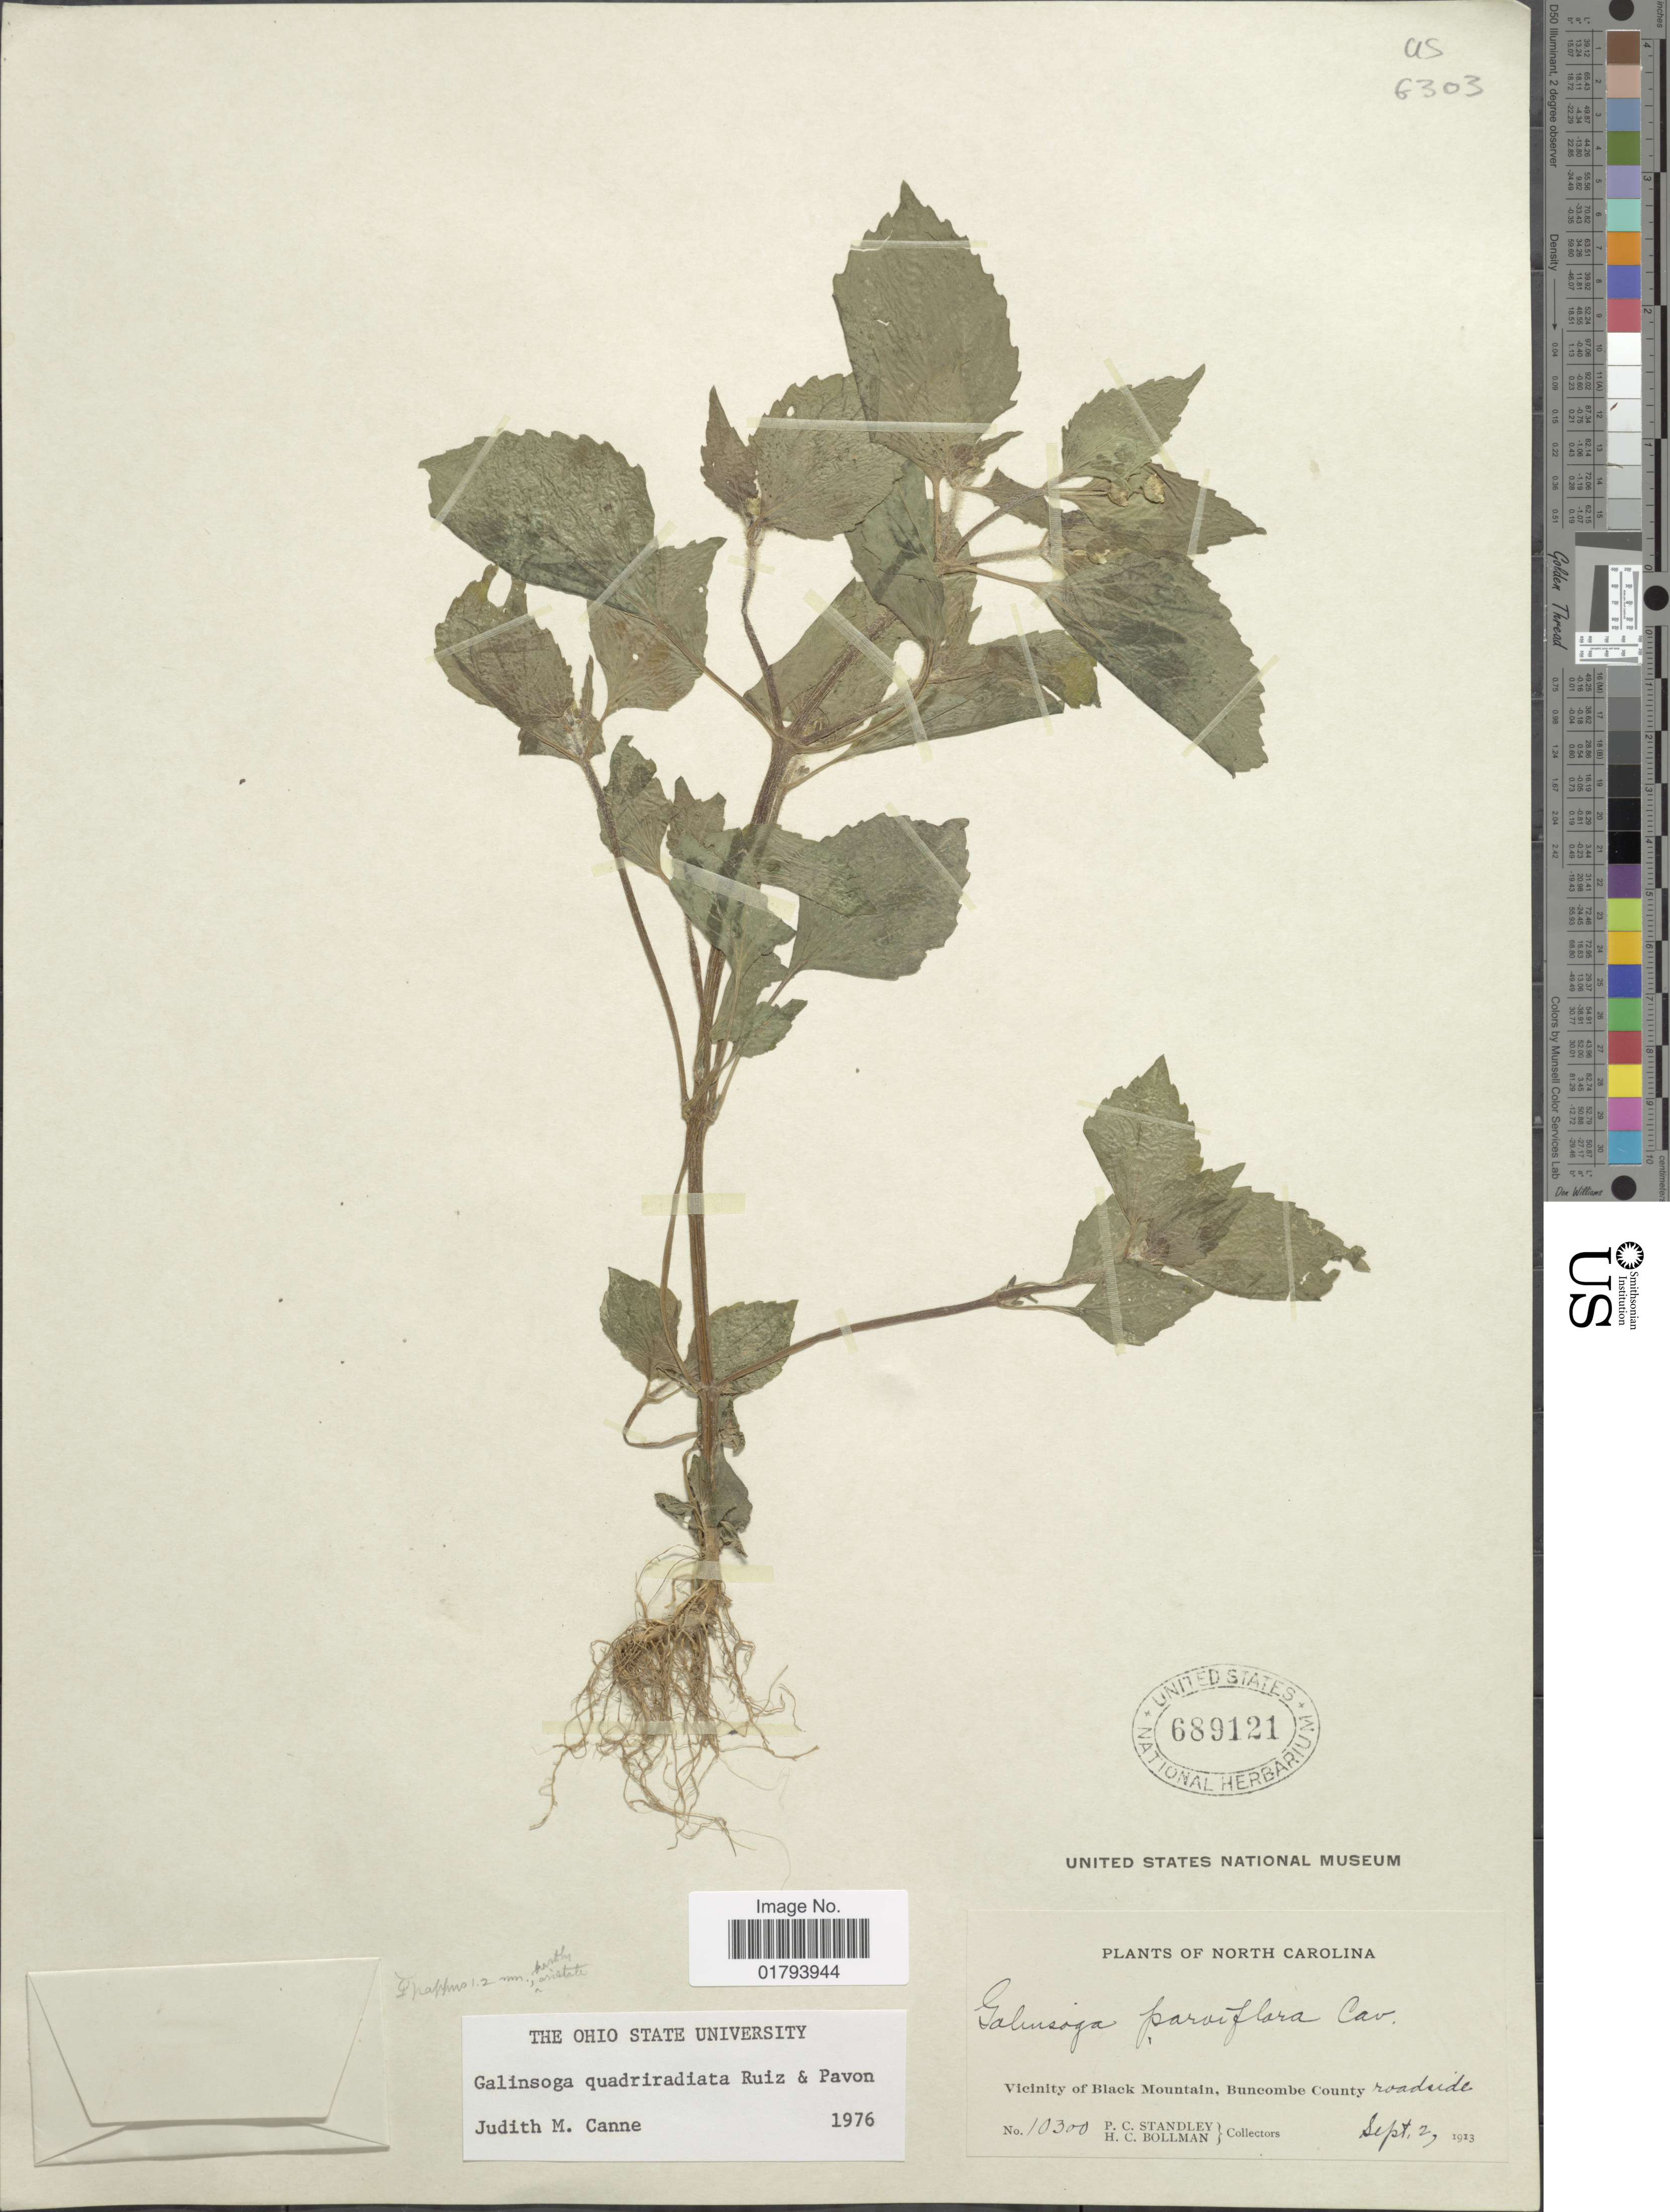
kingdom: Plantae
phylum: Tracheophyta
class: Magnoliopsida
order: Asterales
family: Asteraceae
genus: Galinsoga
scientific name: Galinsoga quadriradiata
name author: Ruiz & Pav.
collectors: P. C. Standley & H. C. Bollman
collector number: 10300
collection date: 1913-09-02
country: United States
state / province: North Carolina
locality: Vicinity of Black Mountain, Buncombe County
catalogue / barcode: US 689121